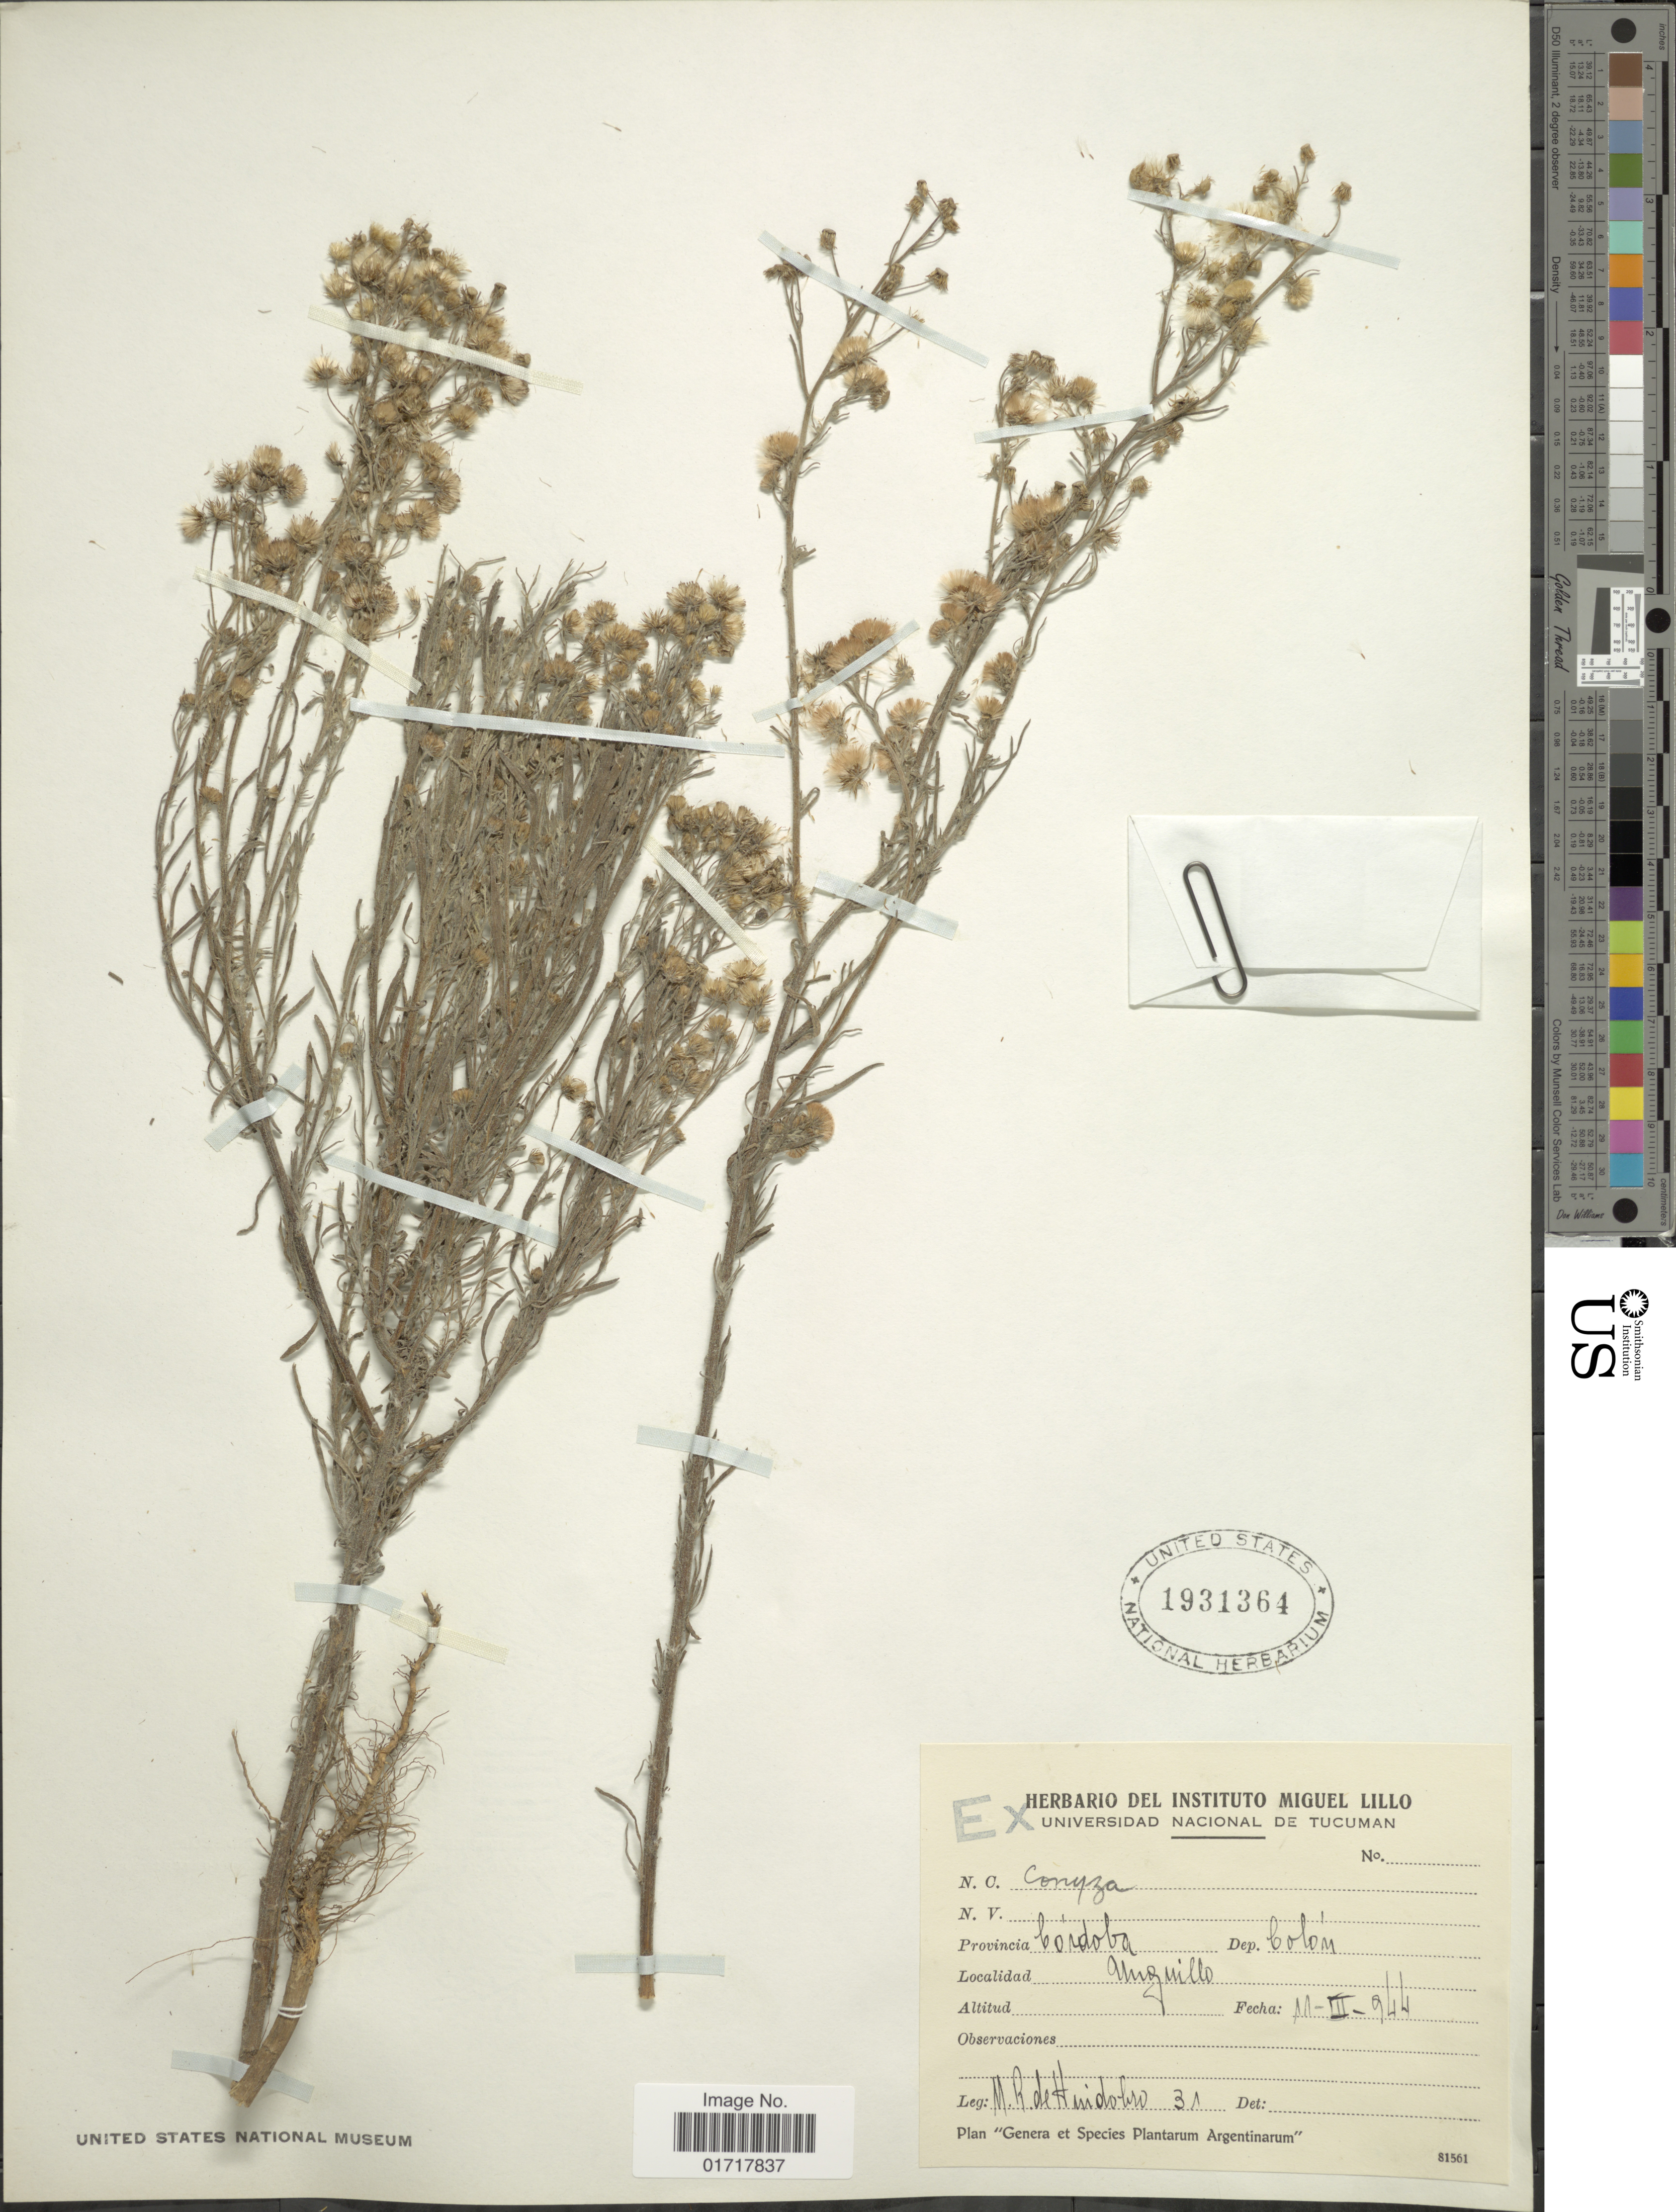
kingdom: Plantae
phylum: Tracheophyta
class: Magnoliopsida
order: Asterales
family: Asteraceae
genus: Conyza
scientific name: Conyza sp.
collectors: H. De Huidobru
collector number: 31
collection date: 1944-03-11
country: Argentina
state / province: Cordoba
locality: Provincia, Cordoba,Dep. Colon, Unquillo.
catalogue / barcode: US 1931364